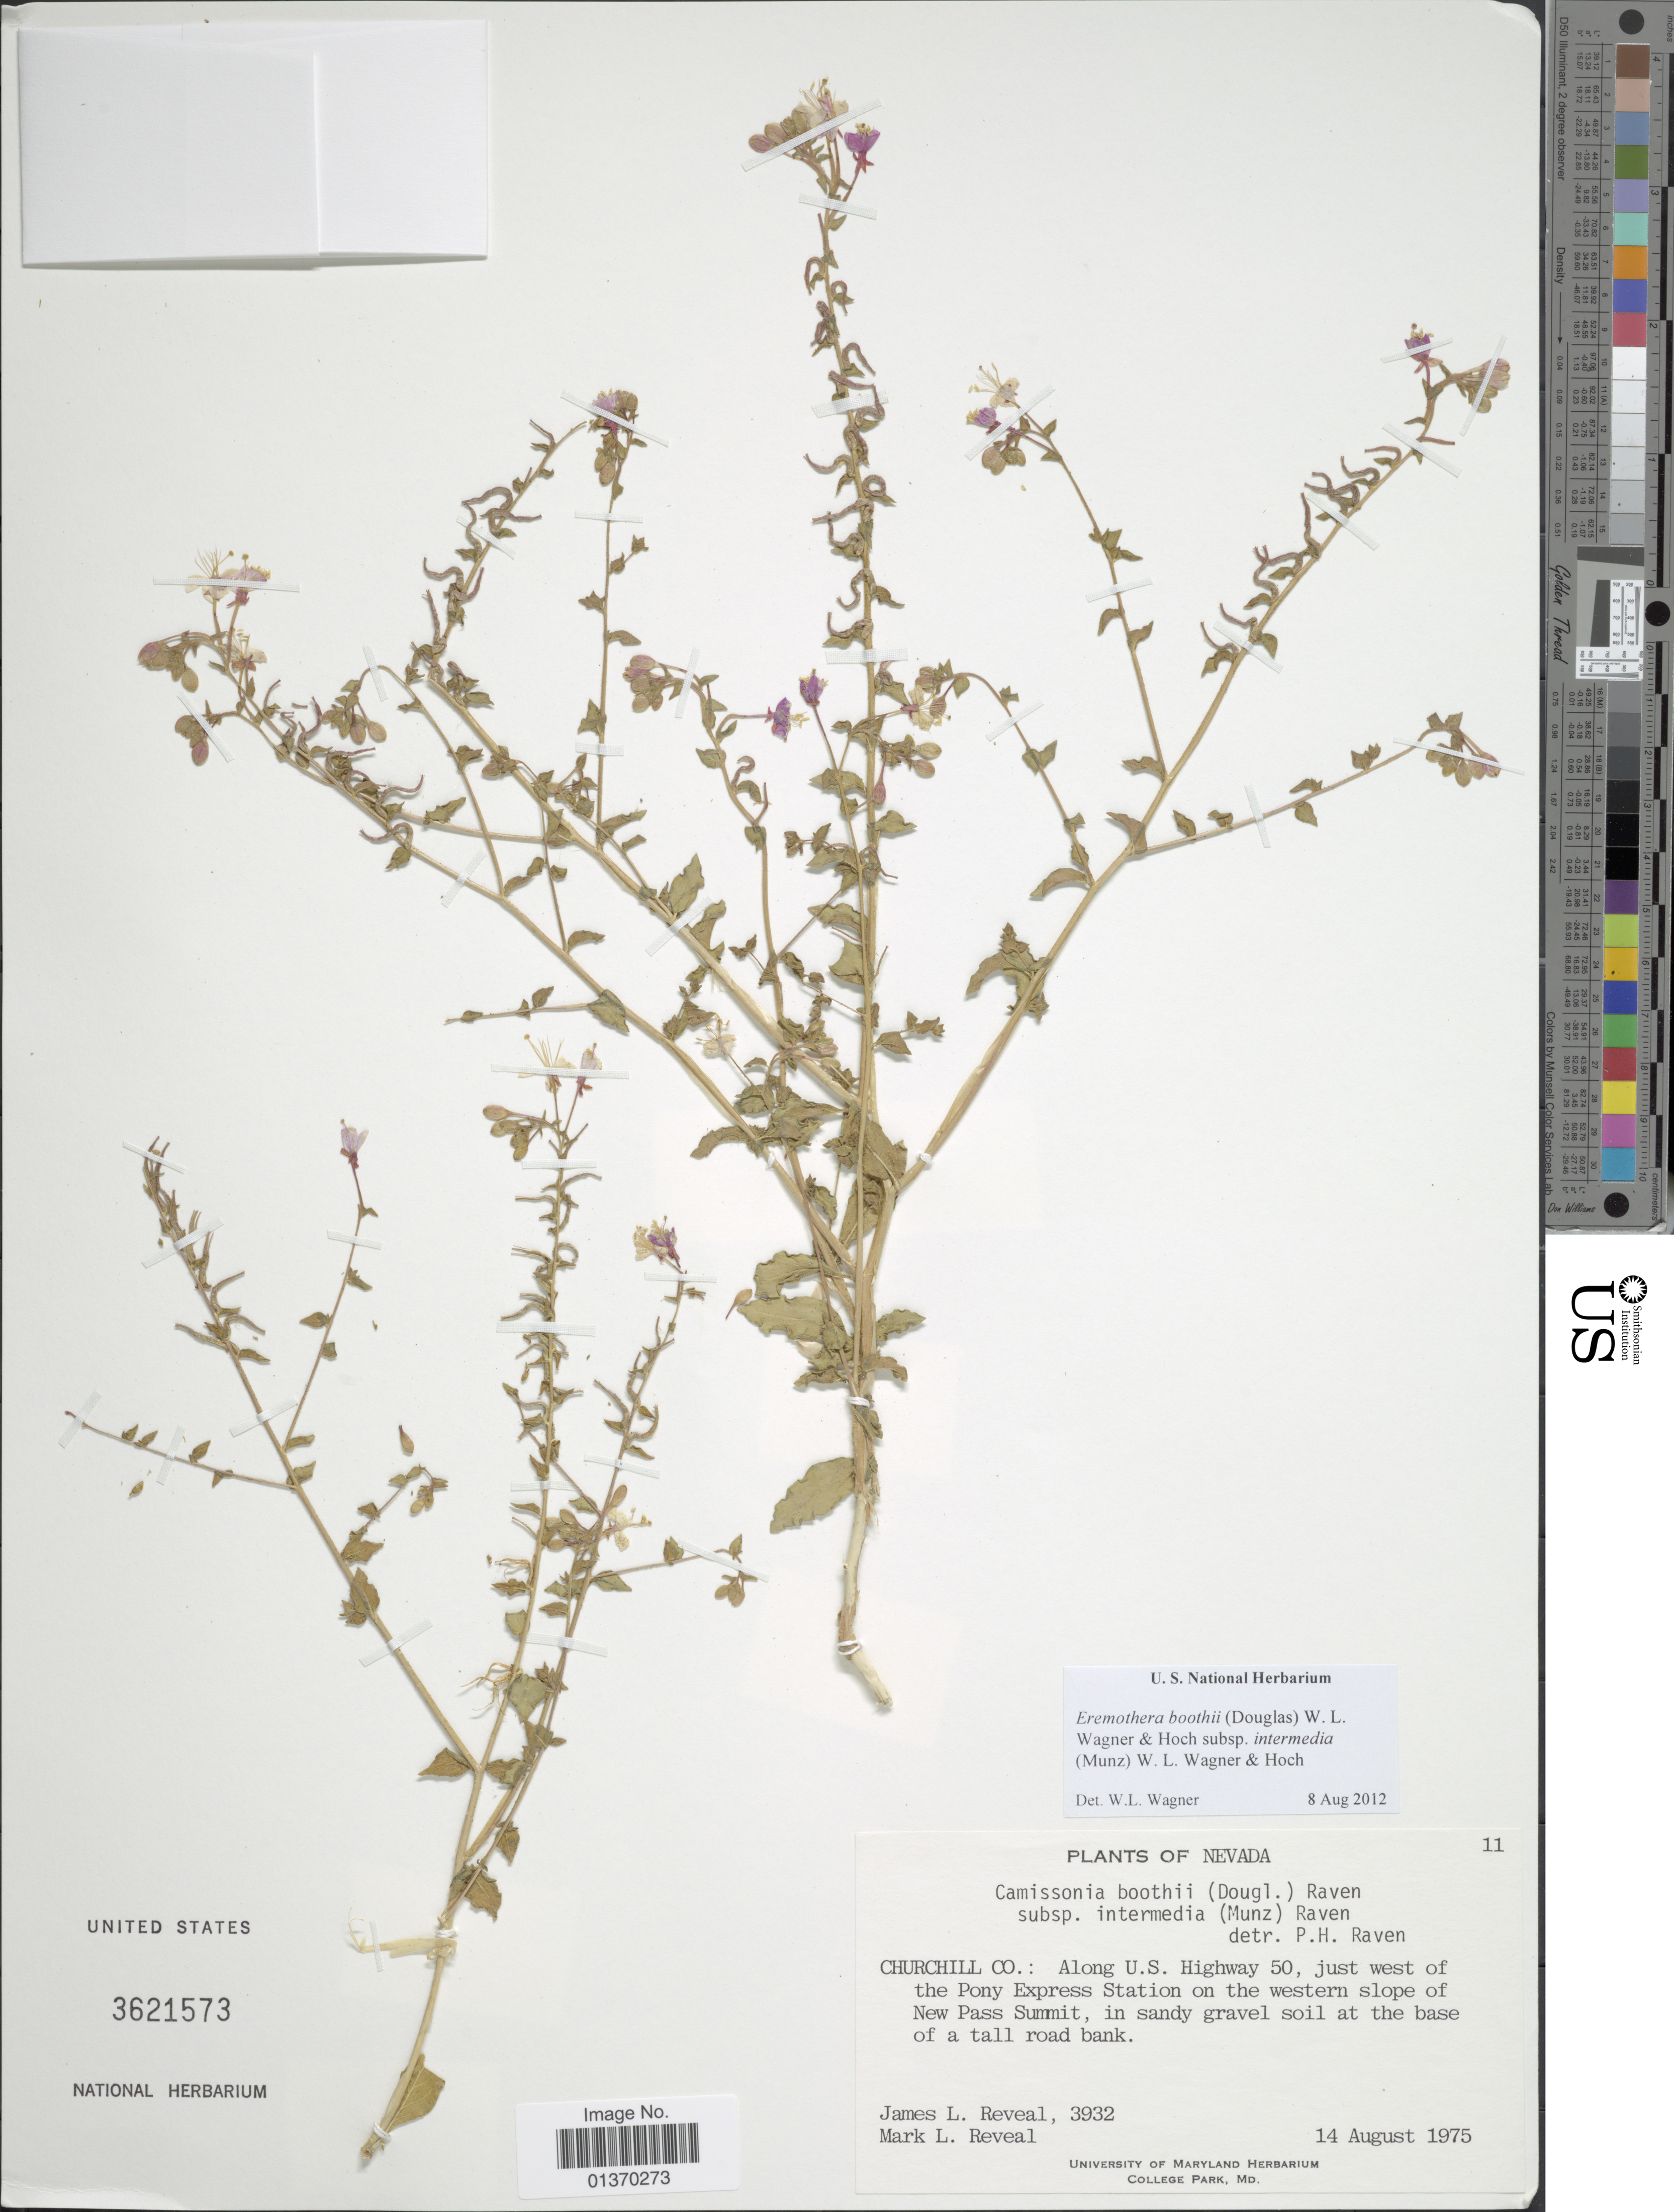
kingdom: Plantae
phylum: Tracheophyta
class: Magnoliopsida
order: Myrtales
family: Onagraceae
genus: Eremothera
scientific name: Eremothera boothii subsp. intermedia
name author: (Munz) W.L. Wagner & Hoch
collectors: J. L. Reveal & M. L. Reveal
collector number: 3932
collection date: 1975-08-14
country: United States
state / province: Nevada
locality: Churchill Co.: Along U.S. Highway 50, just west of the Pony Express Station on the western slope of New Pass Summit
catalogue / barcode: US 3621573